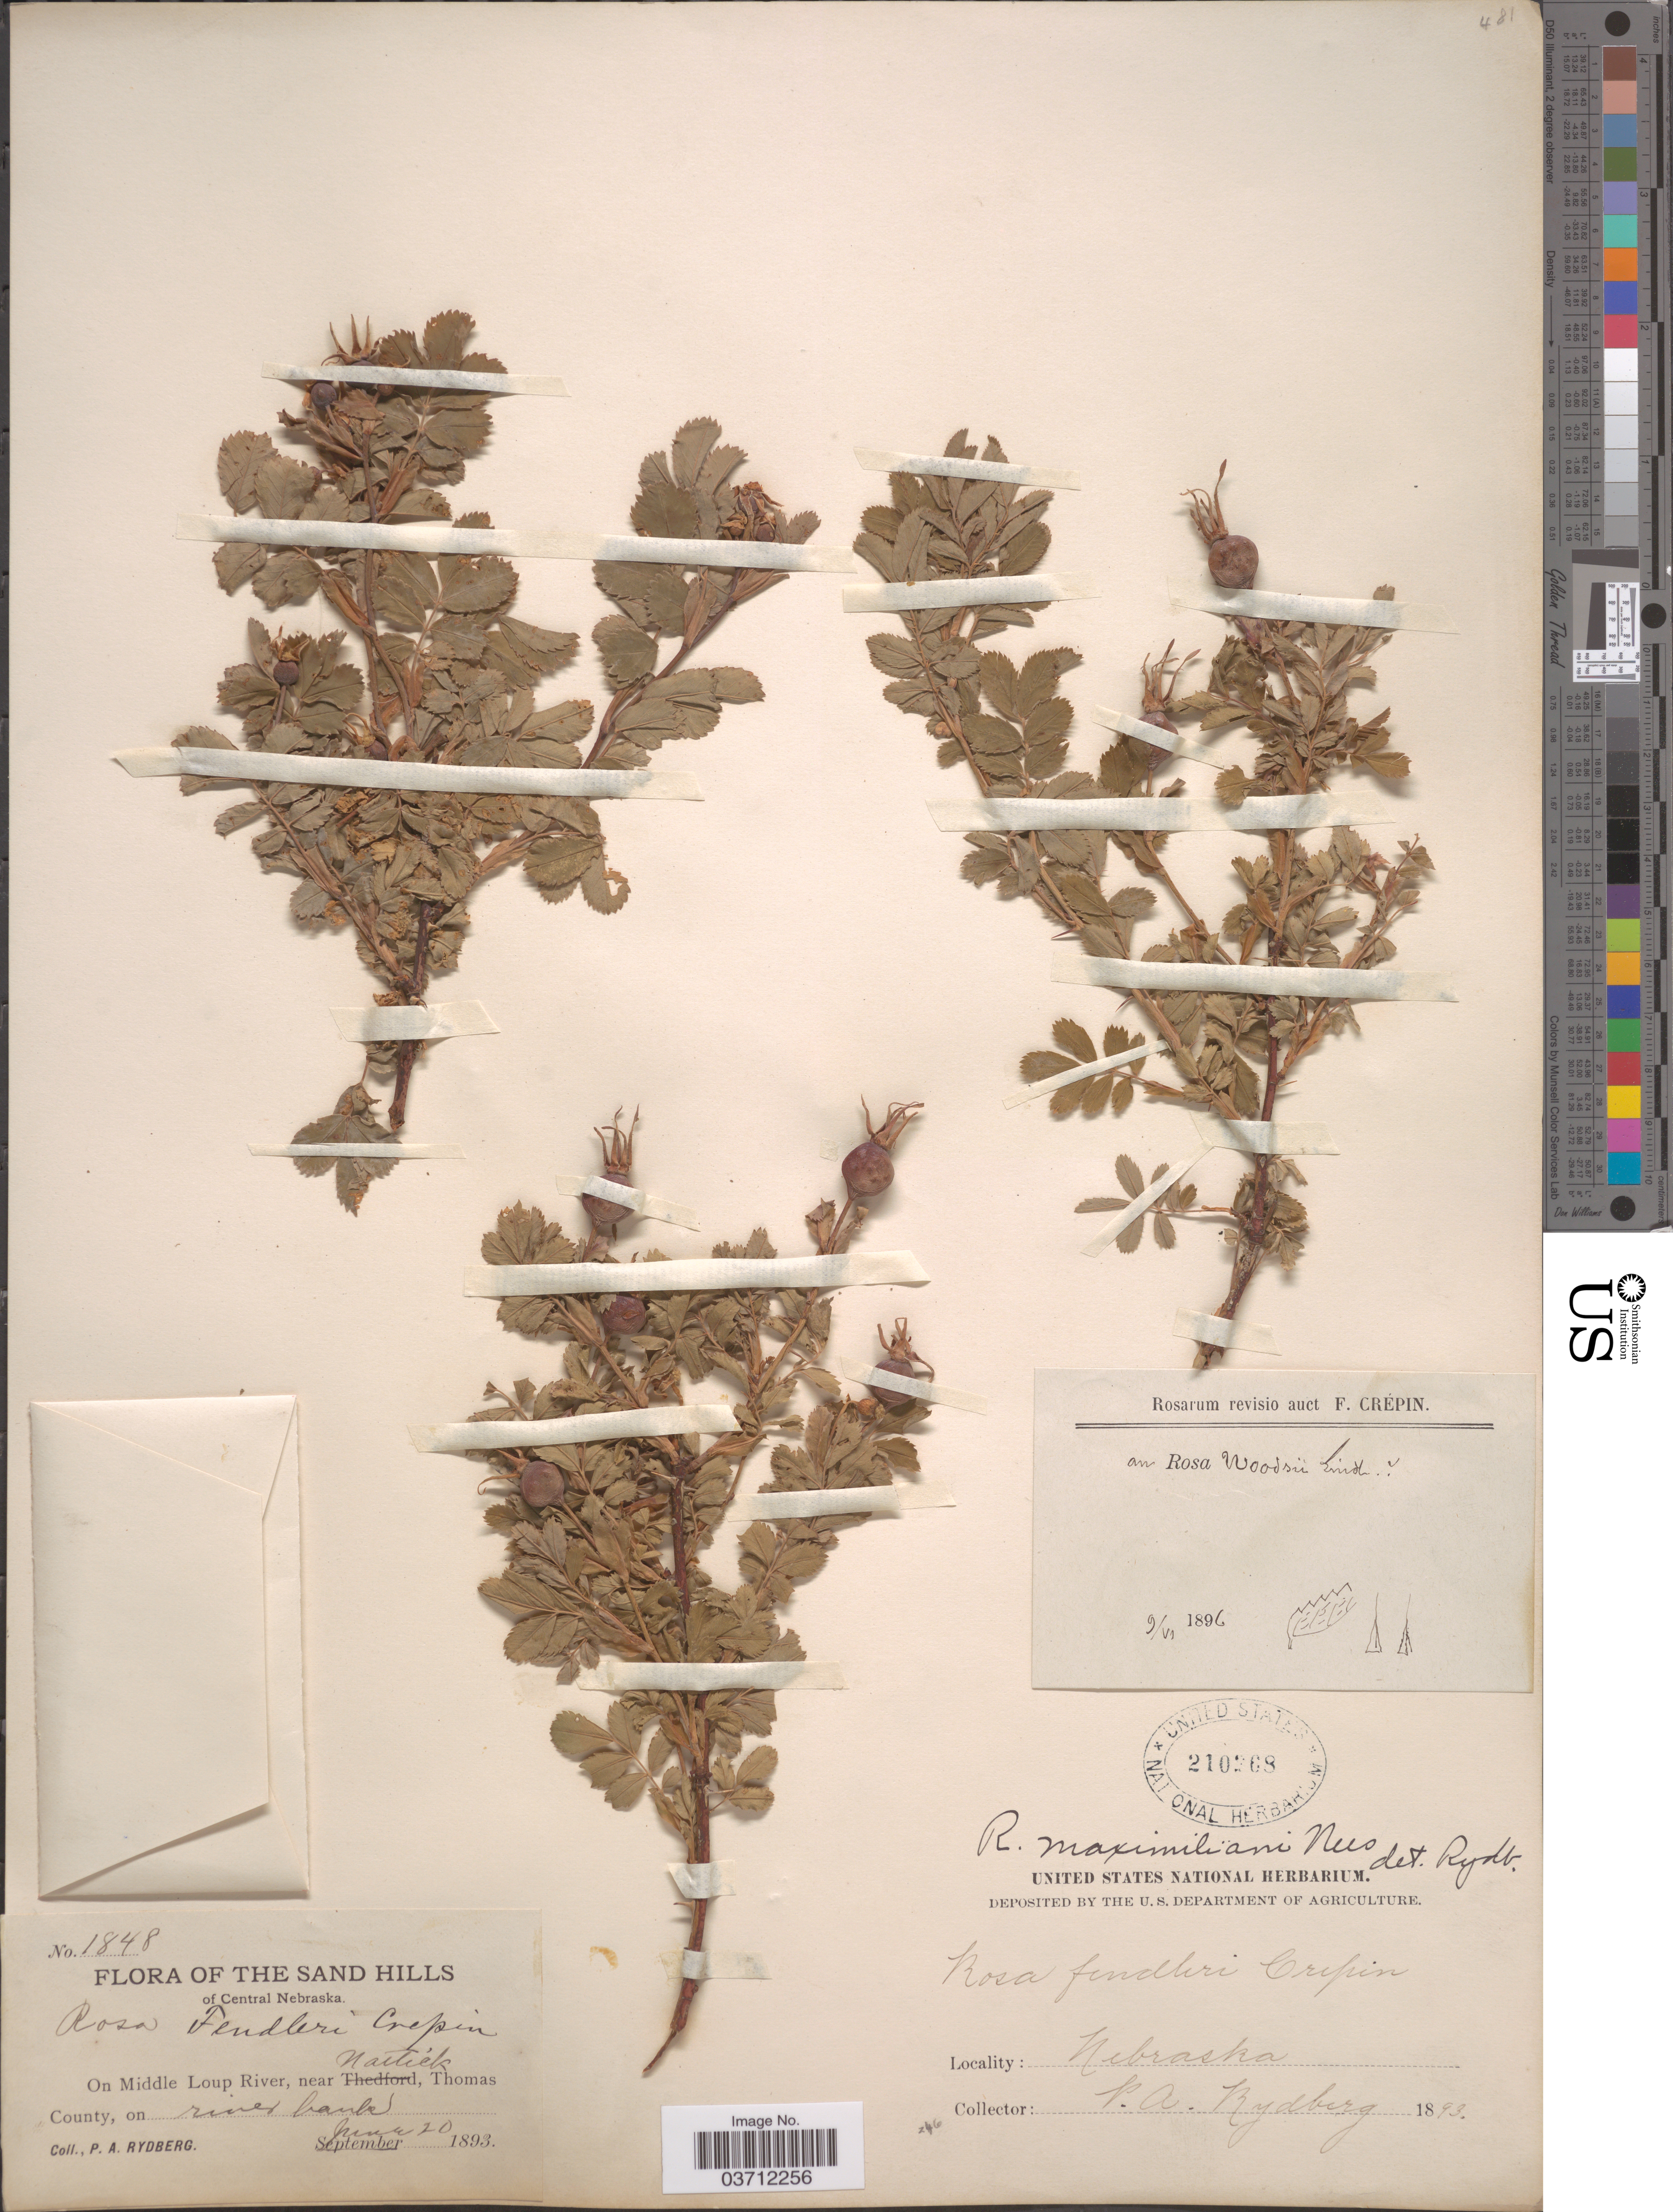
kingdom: Plantae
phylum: Tracheophyta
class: Magnoliopsida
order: Rosales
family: Rosaceae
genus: Rosa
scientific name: Rosa woodsii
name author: Lindl.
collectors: P. A. Rydberg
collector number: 1848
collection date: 1893-06-20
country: United States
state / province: Nebraska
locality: Sand Hills of Central Nebraska. On Middle Loup River, near Natick, Thomas County, on river bank.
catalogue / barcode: US 210268